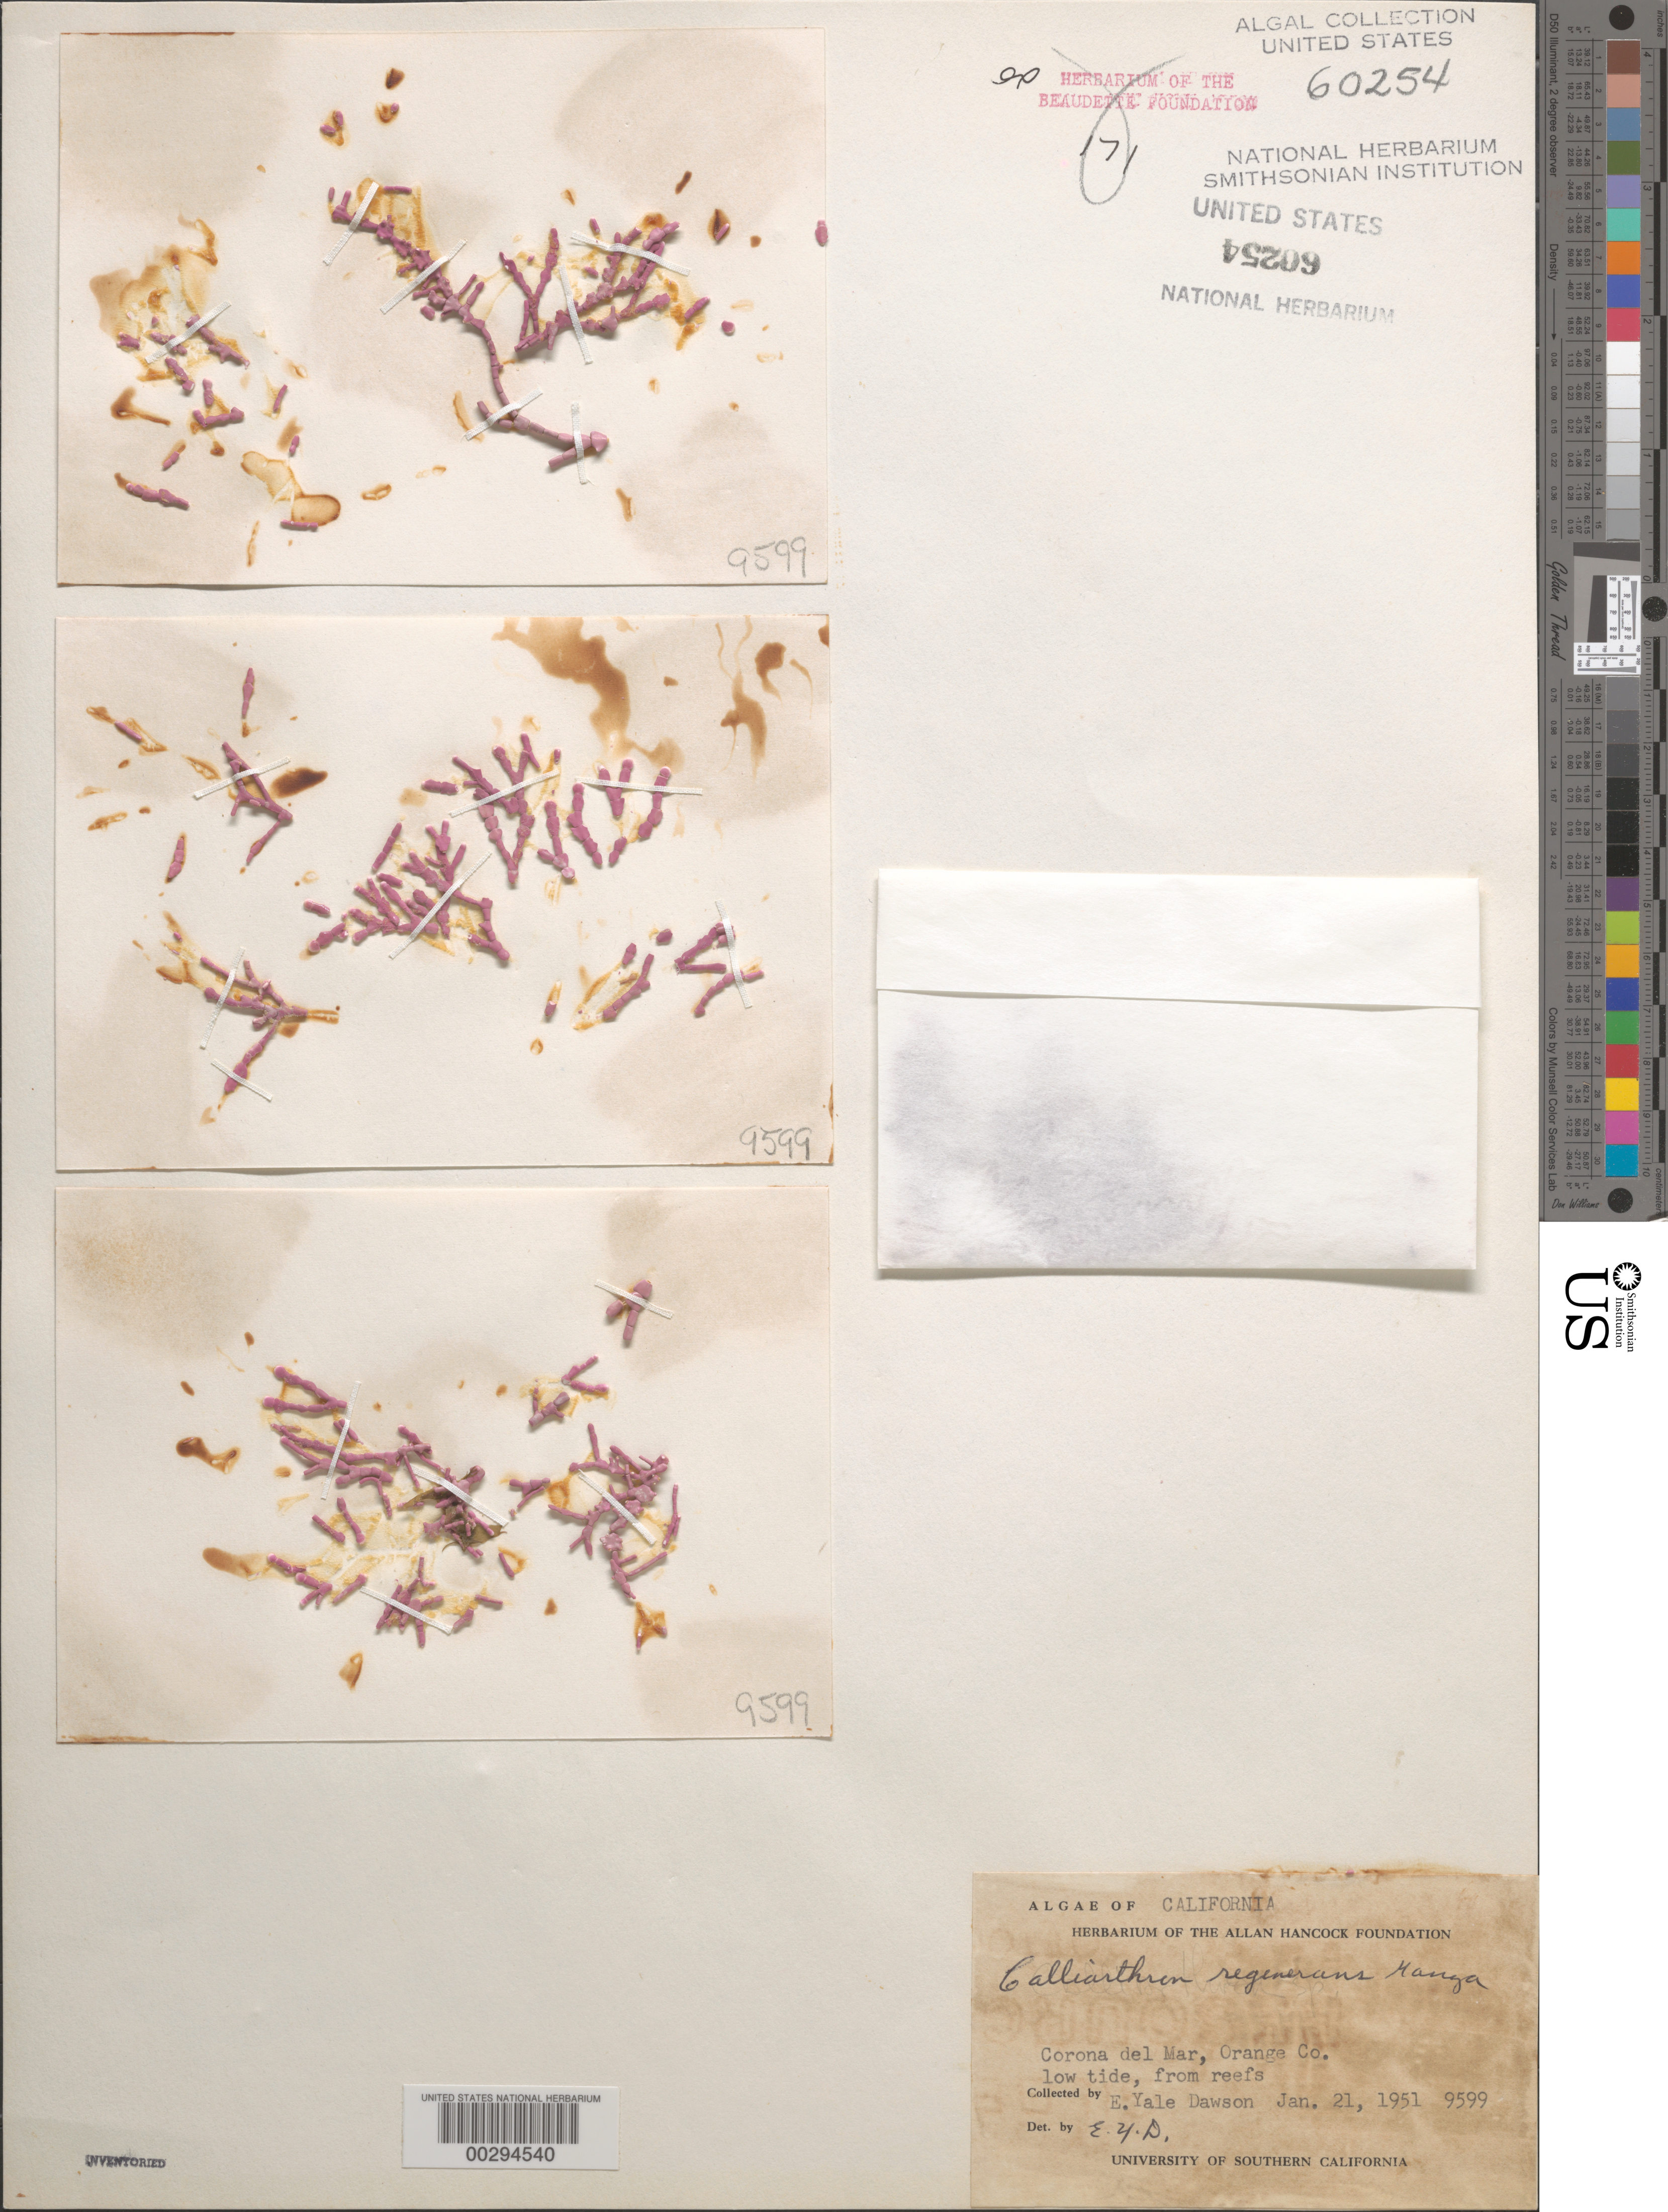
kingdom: Plantae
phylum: Rhodophyta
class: Florideophyceae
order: Corallinales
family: Corallinaceae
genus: Calliarthron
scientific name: Calliarthron tuberculosum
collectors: E. Y. Dawson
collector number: EYD 9599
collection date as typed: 21 Jan 1951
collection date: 1951-01-21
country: United States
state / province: California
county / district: Orange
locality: Corona del Mar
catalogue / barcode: US 60254